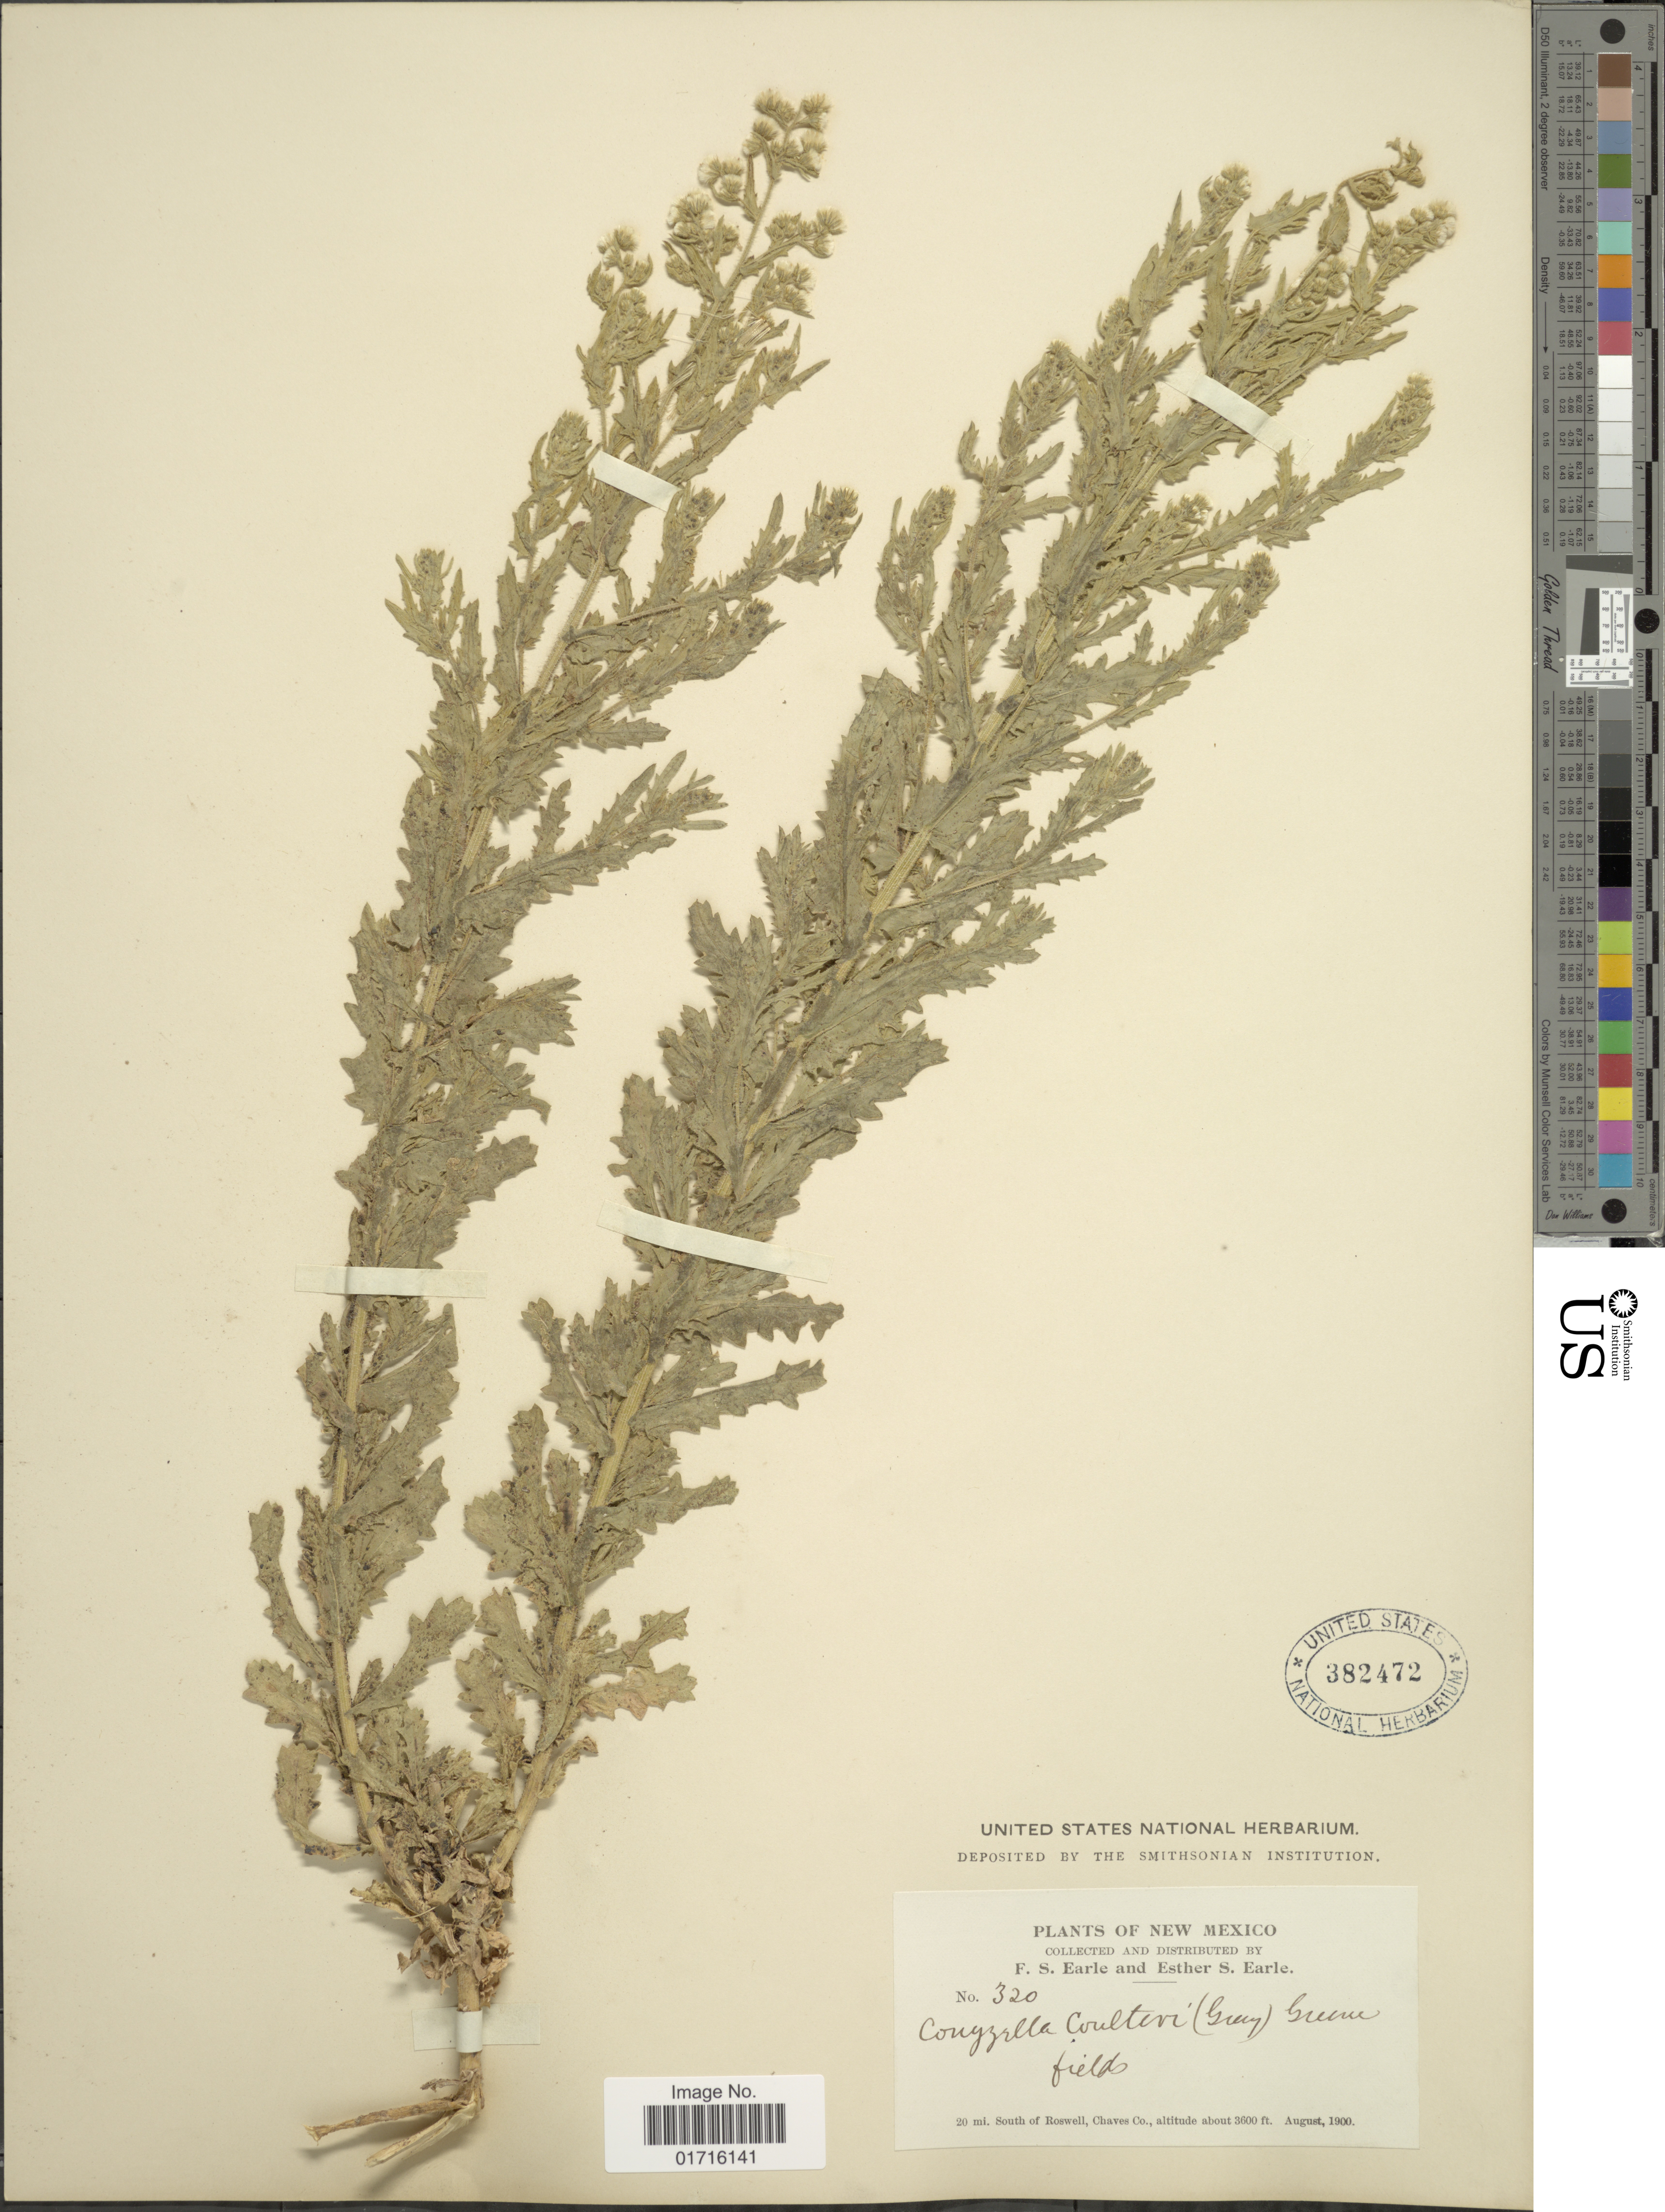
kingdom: Plantae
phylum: Tracheophyta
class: Magnoliopsida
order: Asterales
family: Asteraceae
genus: Conyza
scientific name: Conyza coulteri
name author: A. Gray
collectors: F. S. Earle & E. S. Earle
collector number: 320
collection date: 1900-08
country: United States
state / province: New Mexico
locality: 20 mi. South of Roswell, Chaves Co.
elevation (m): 1097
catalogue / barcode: US 382472